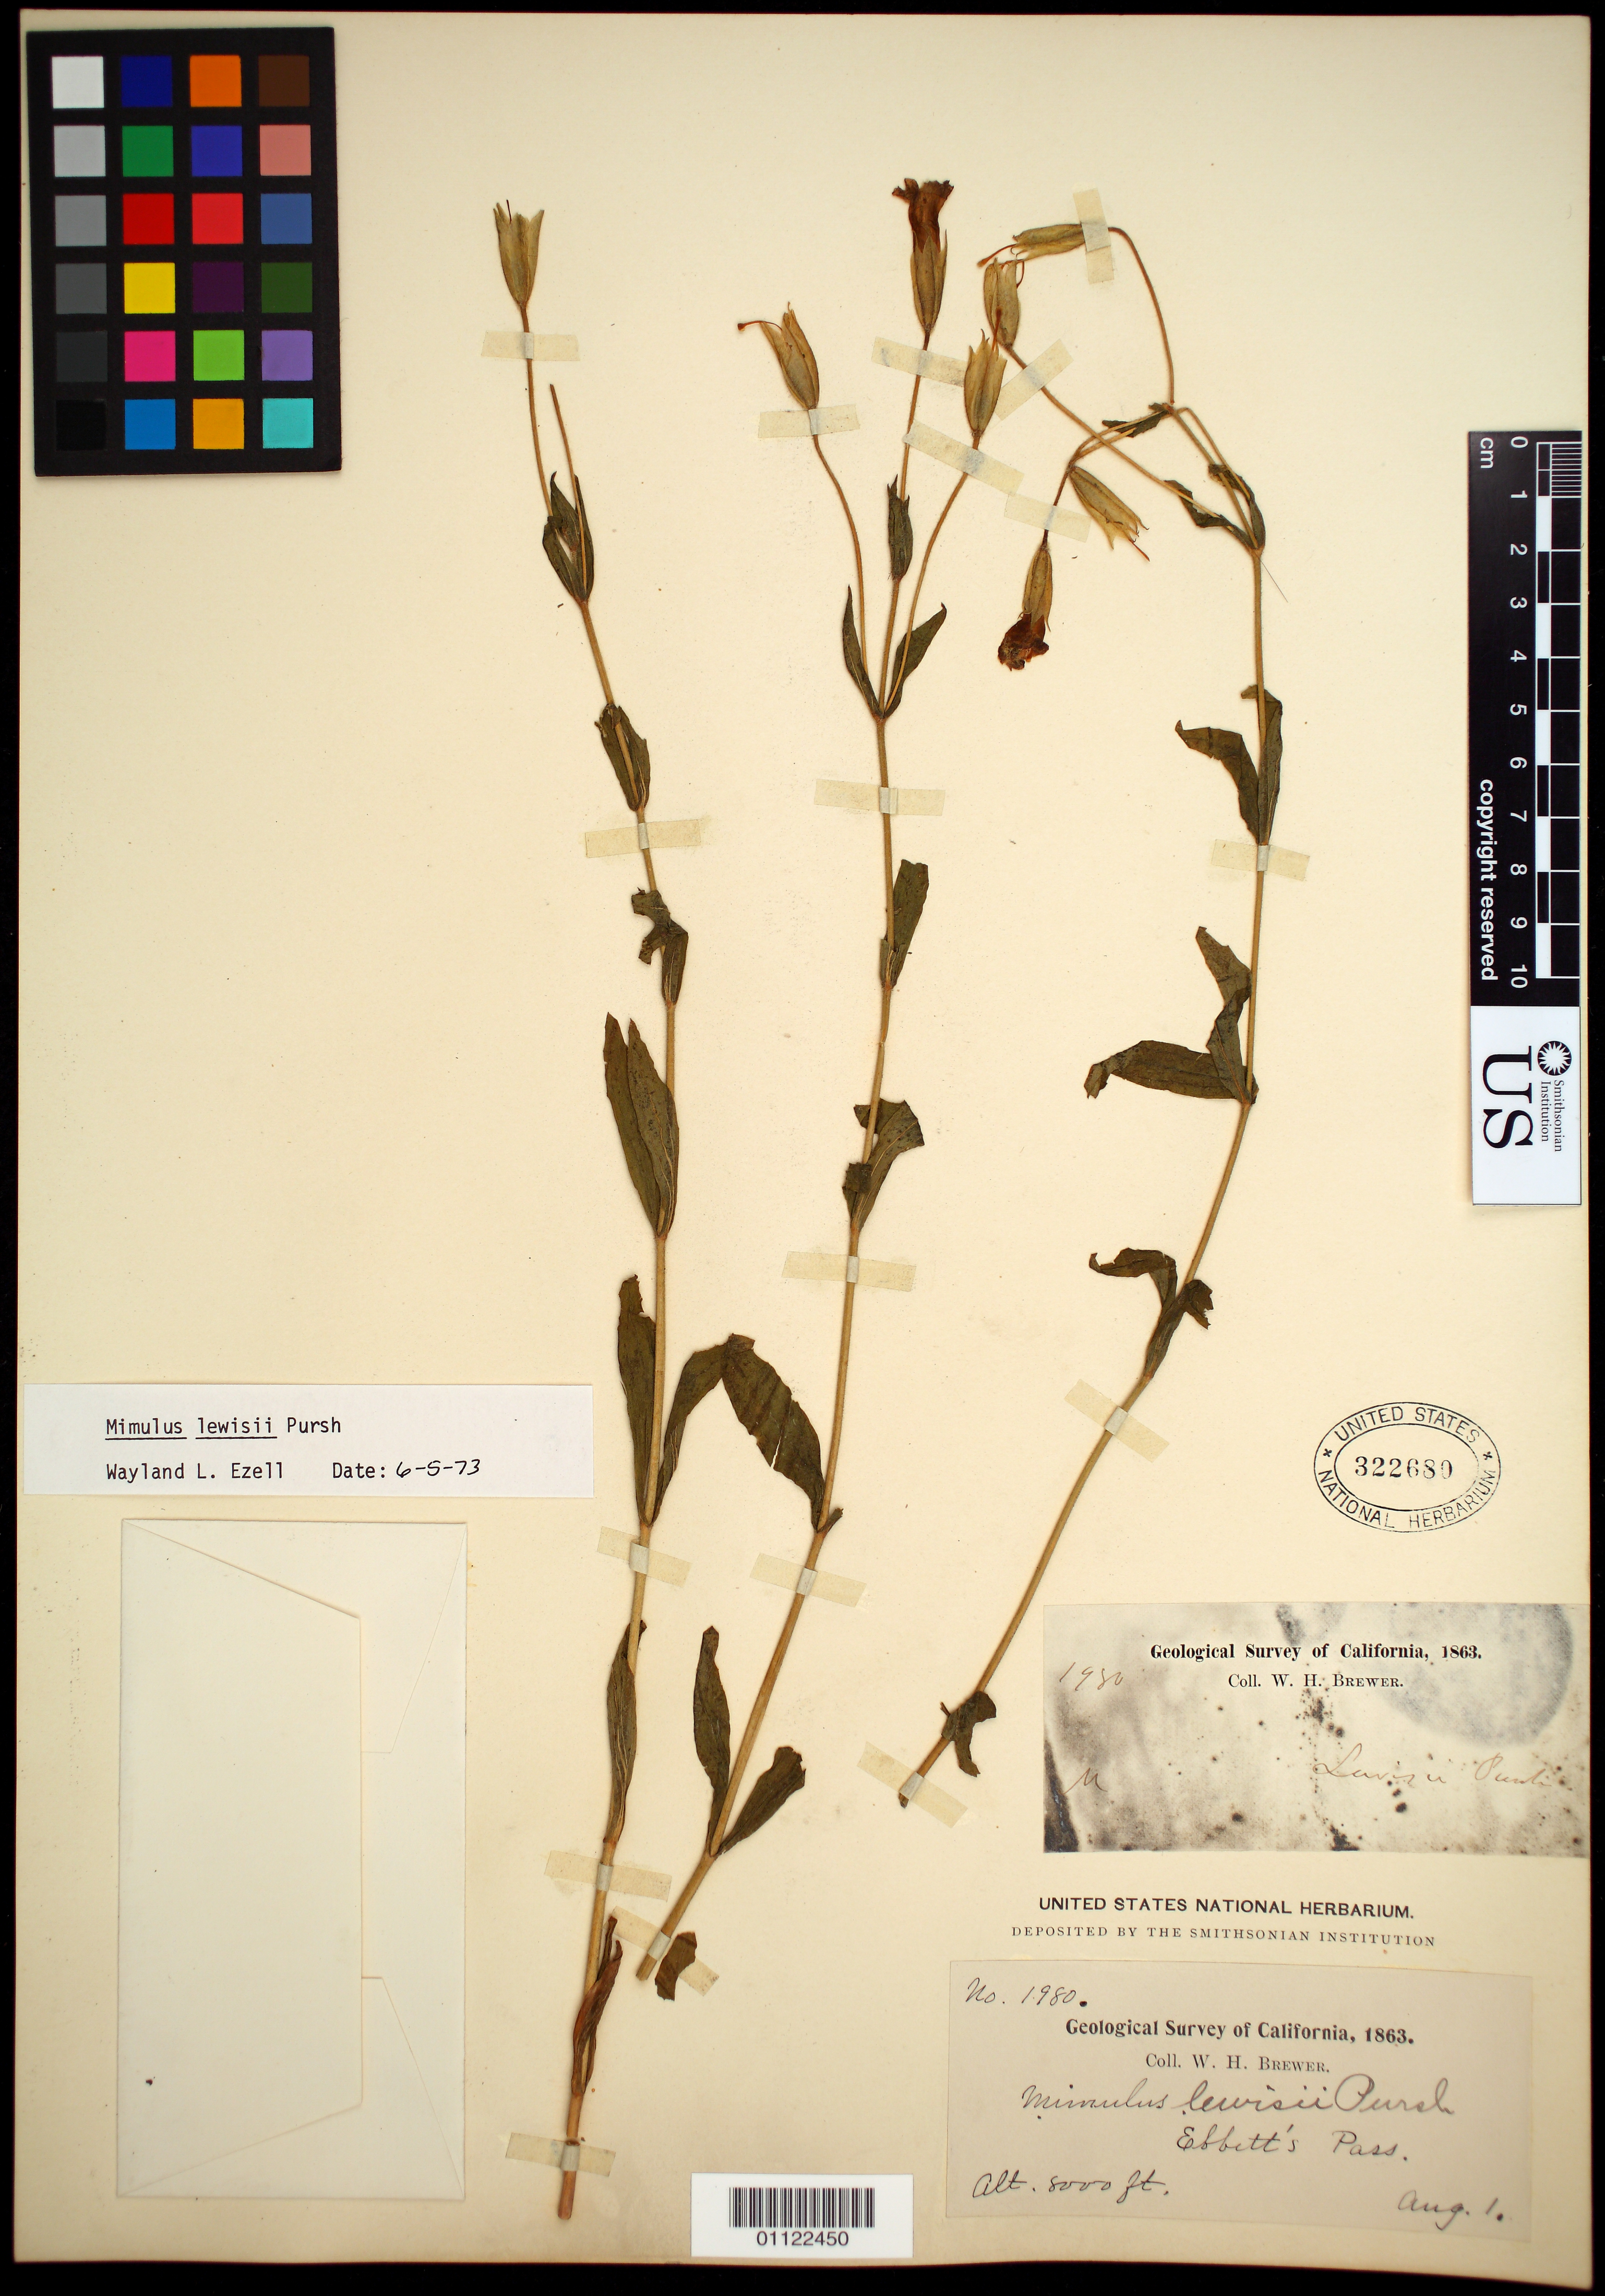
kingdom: Plantae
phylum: Tracheophyta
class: Magnoliopsida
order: Lamiales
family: Phrymaceae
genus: Mimulus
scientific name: Mimulus lewisii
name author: Pursh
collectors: W. H. Brewer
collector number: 1980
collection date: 1863-08-01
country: United States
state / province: California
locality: Ebbit's Pass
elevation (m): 2438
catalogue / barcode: US 322680